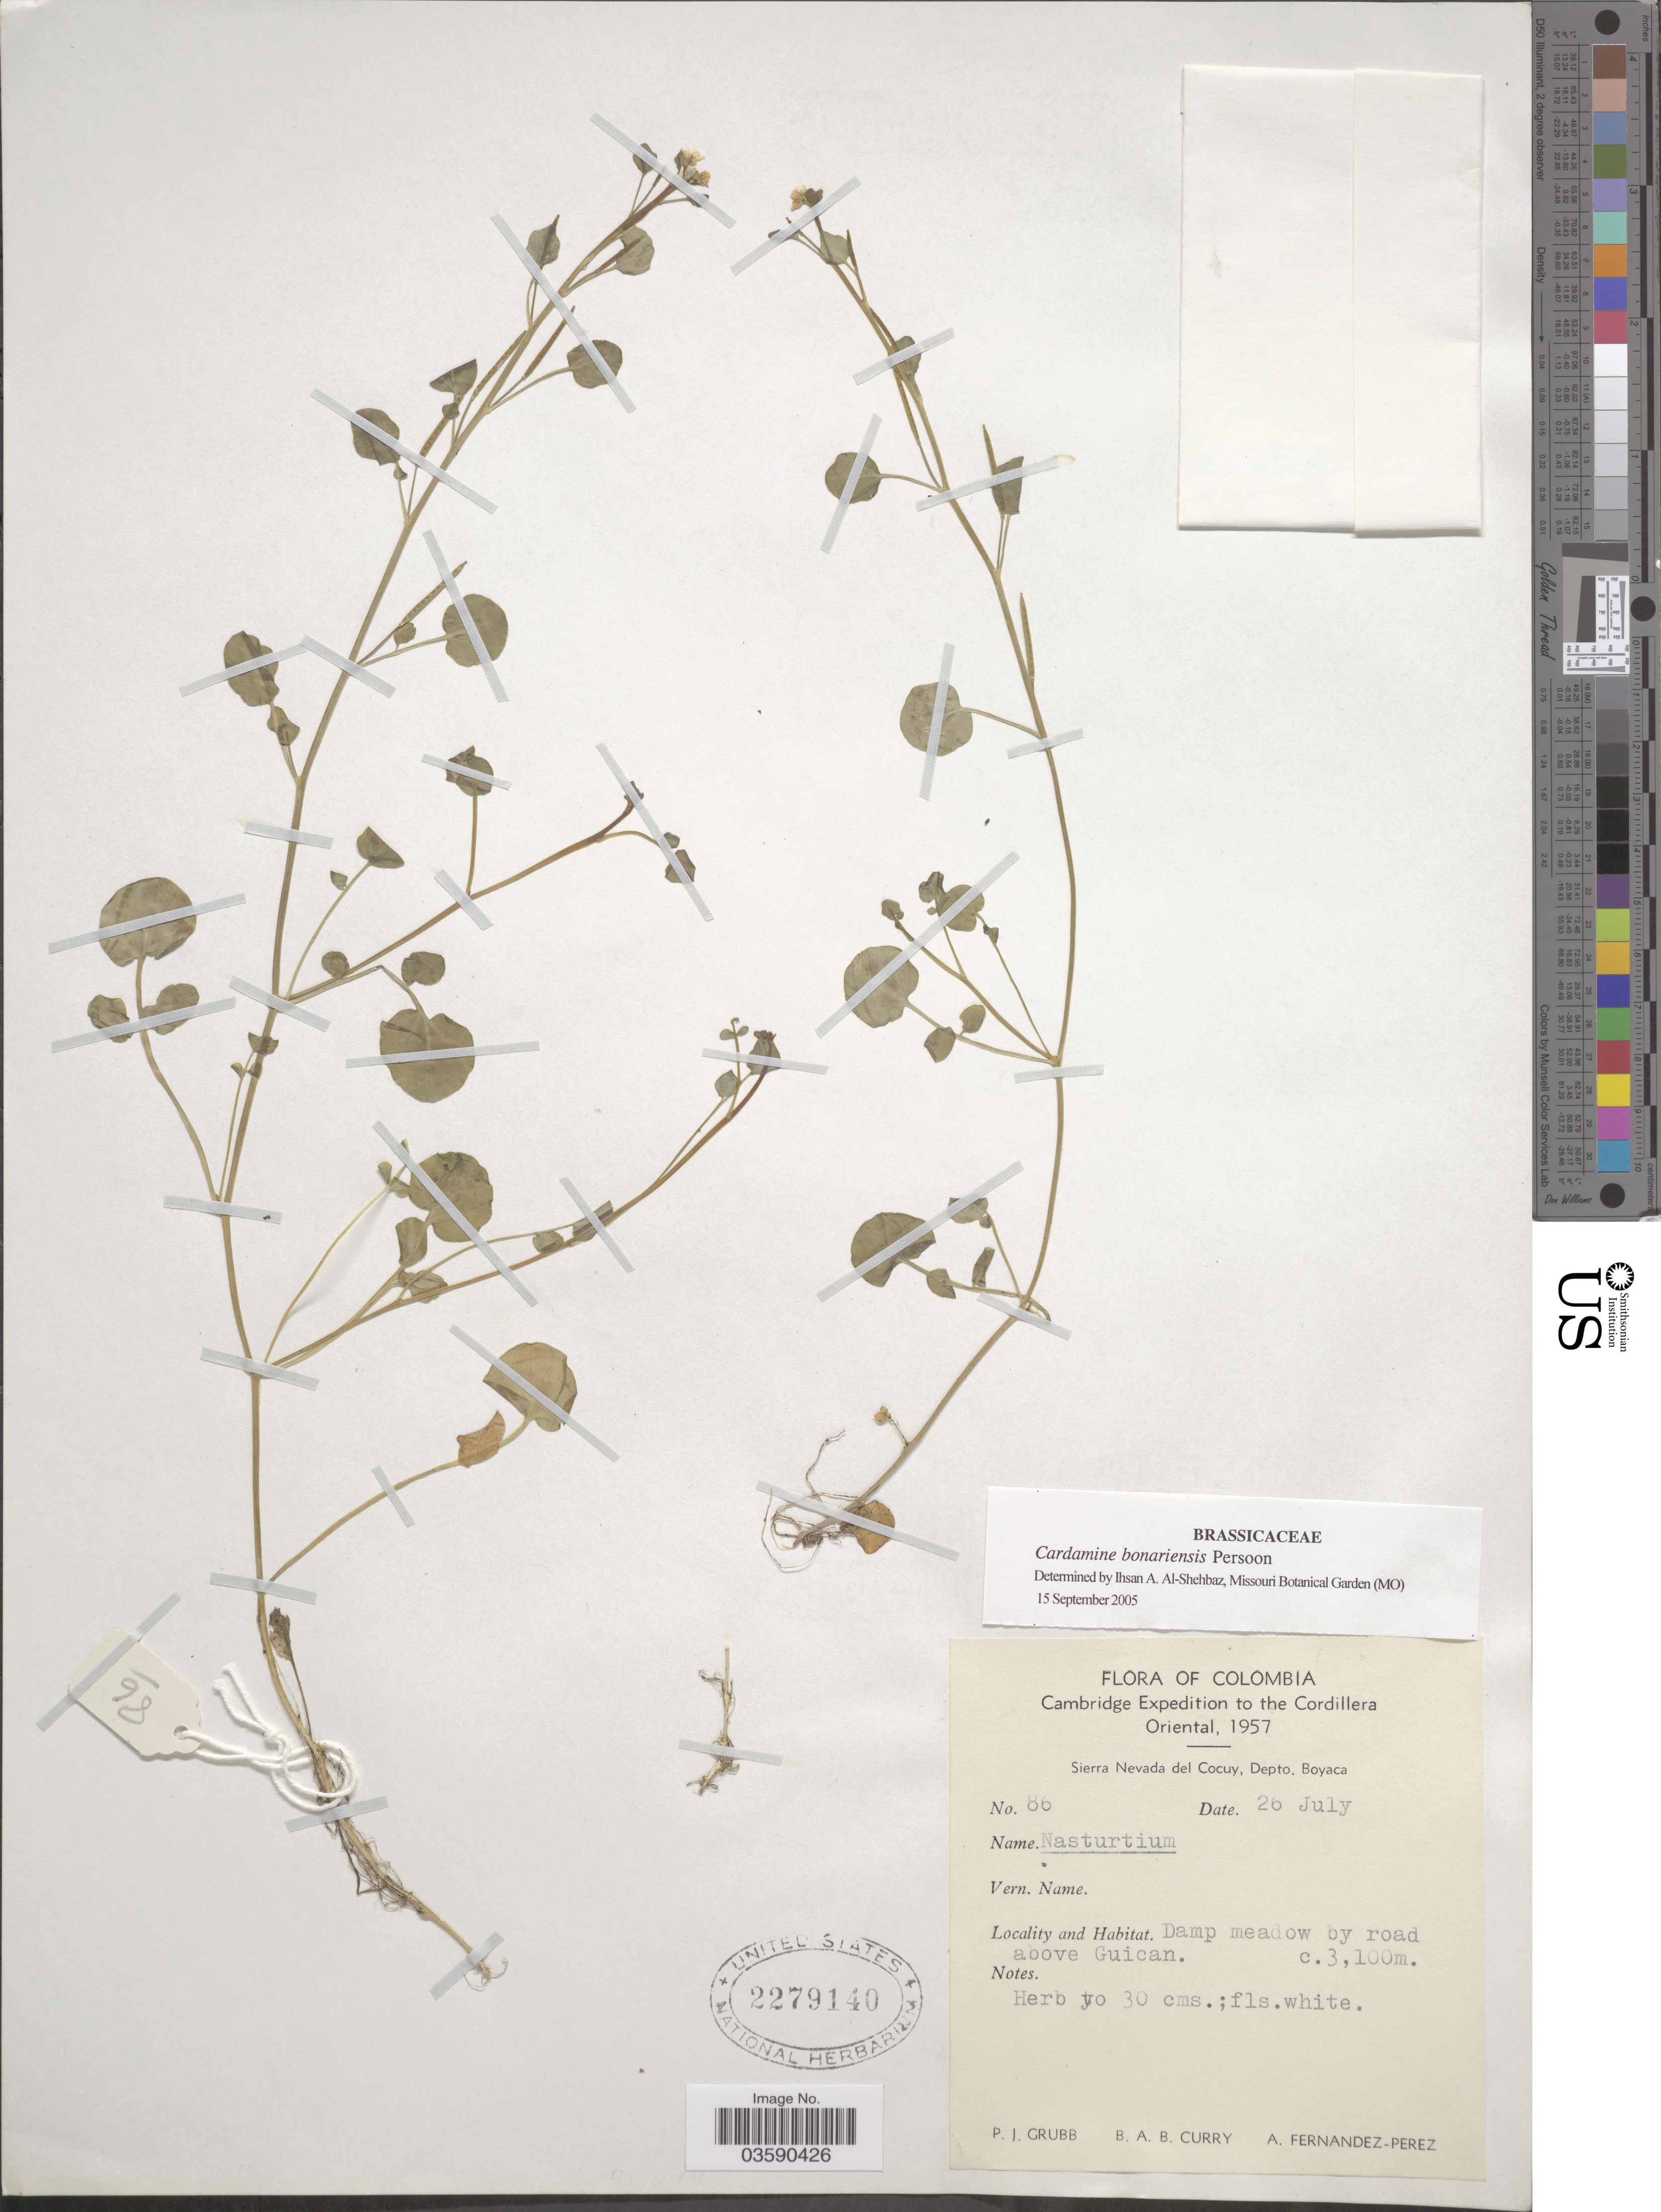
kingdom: Plantae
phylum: Tracheophyta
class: Magnoliopsida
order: Brassicales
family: Brassicaceae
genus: Cardamine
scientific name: Cardamine bonariensis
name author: Pers.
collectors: P. J. Grubb, B. A. B. Curry & A. Fernández-Pérez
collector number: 86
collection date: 1957-07-26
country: Colombia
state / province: Boyacá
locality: The Cordillera Oriental. Sierra Nevada del Cocuy, Depto. Boyaca. Damp meadow by road above Guican.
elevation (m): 3100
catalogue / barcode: US 2279140